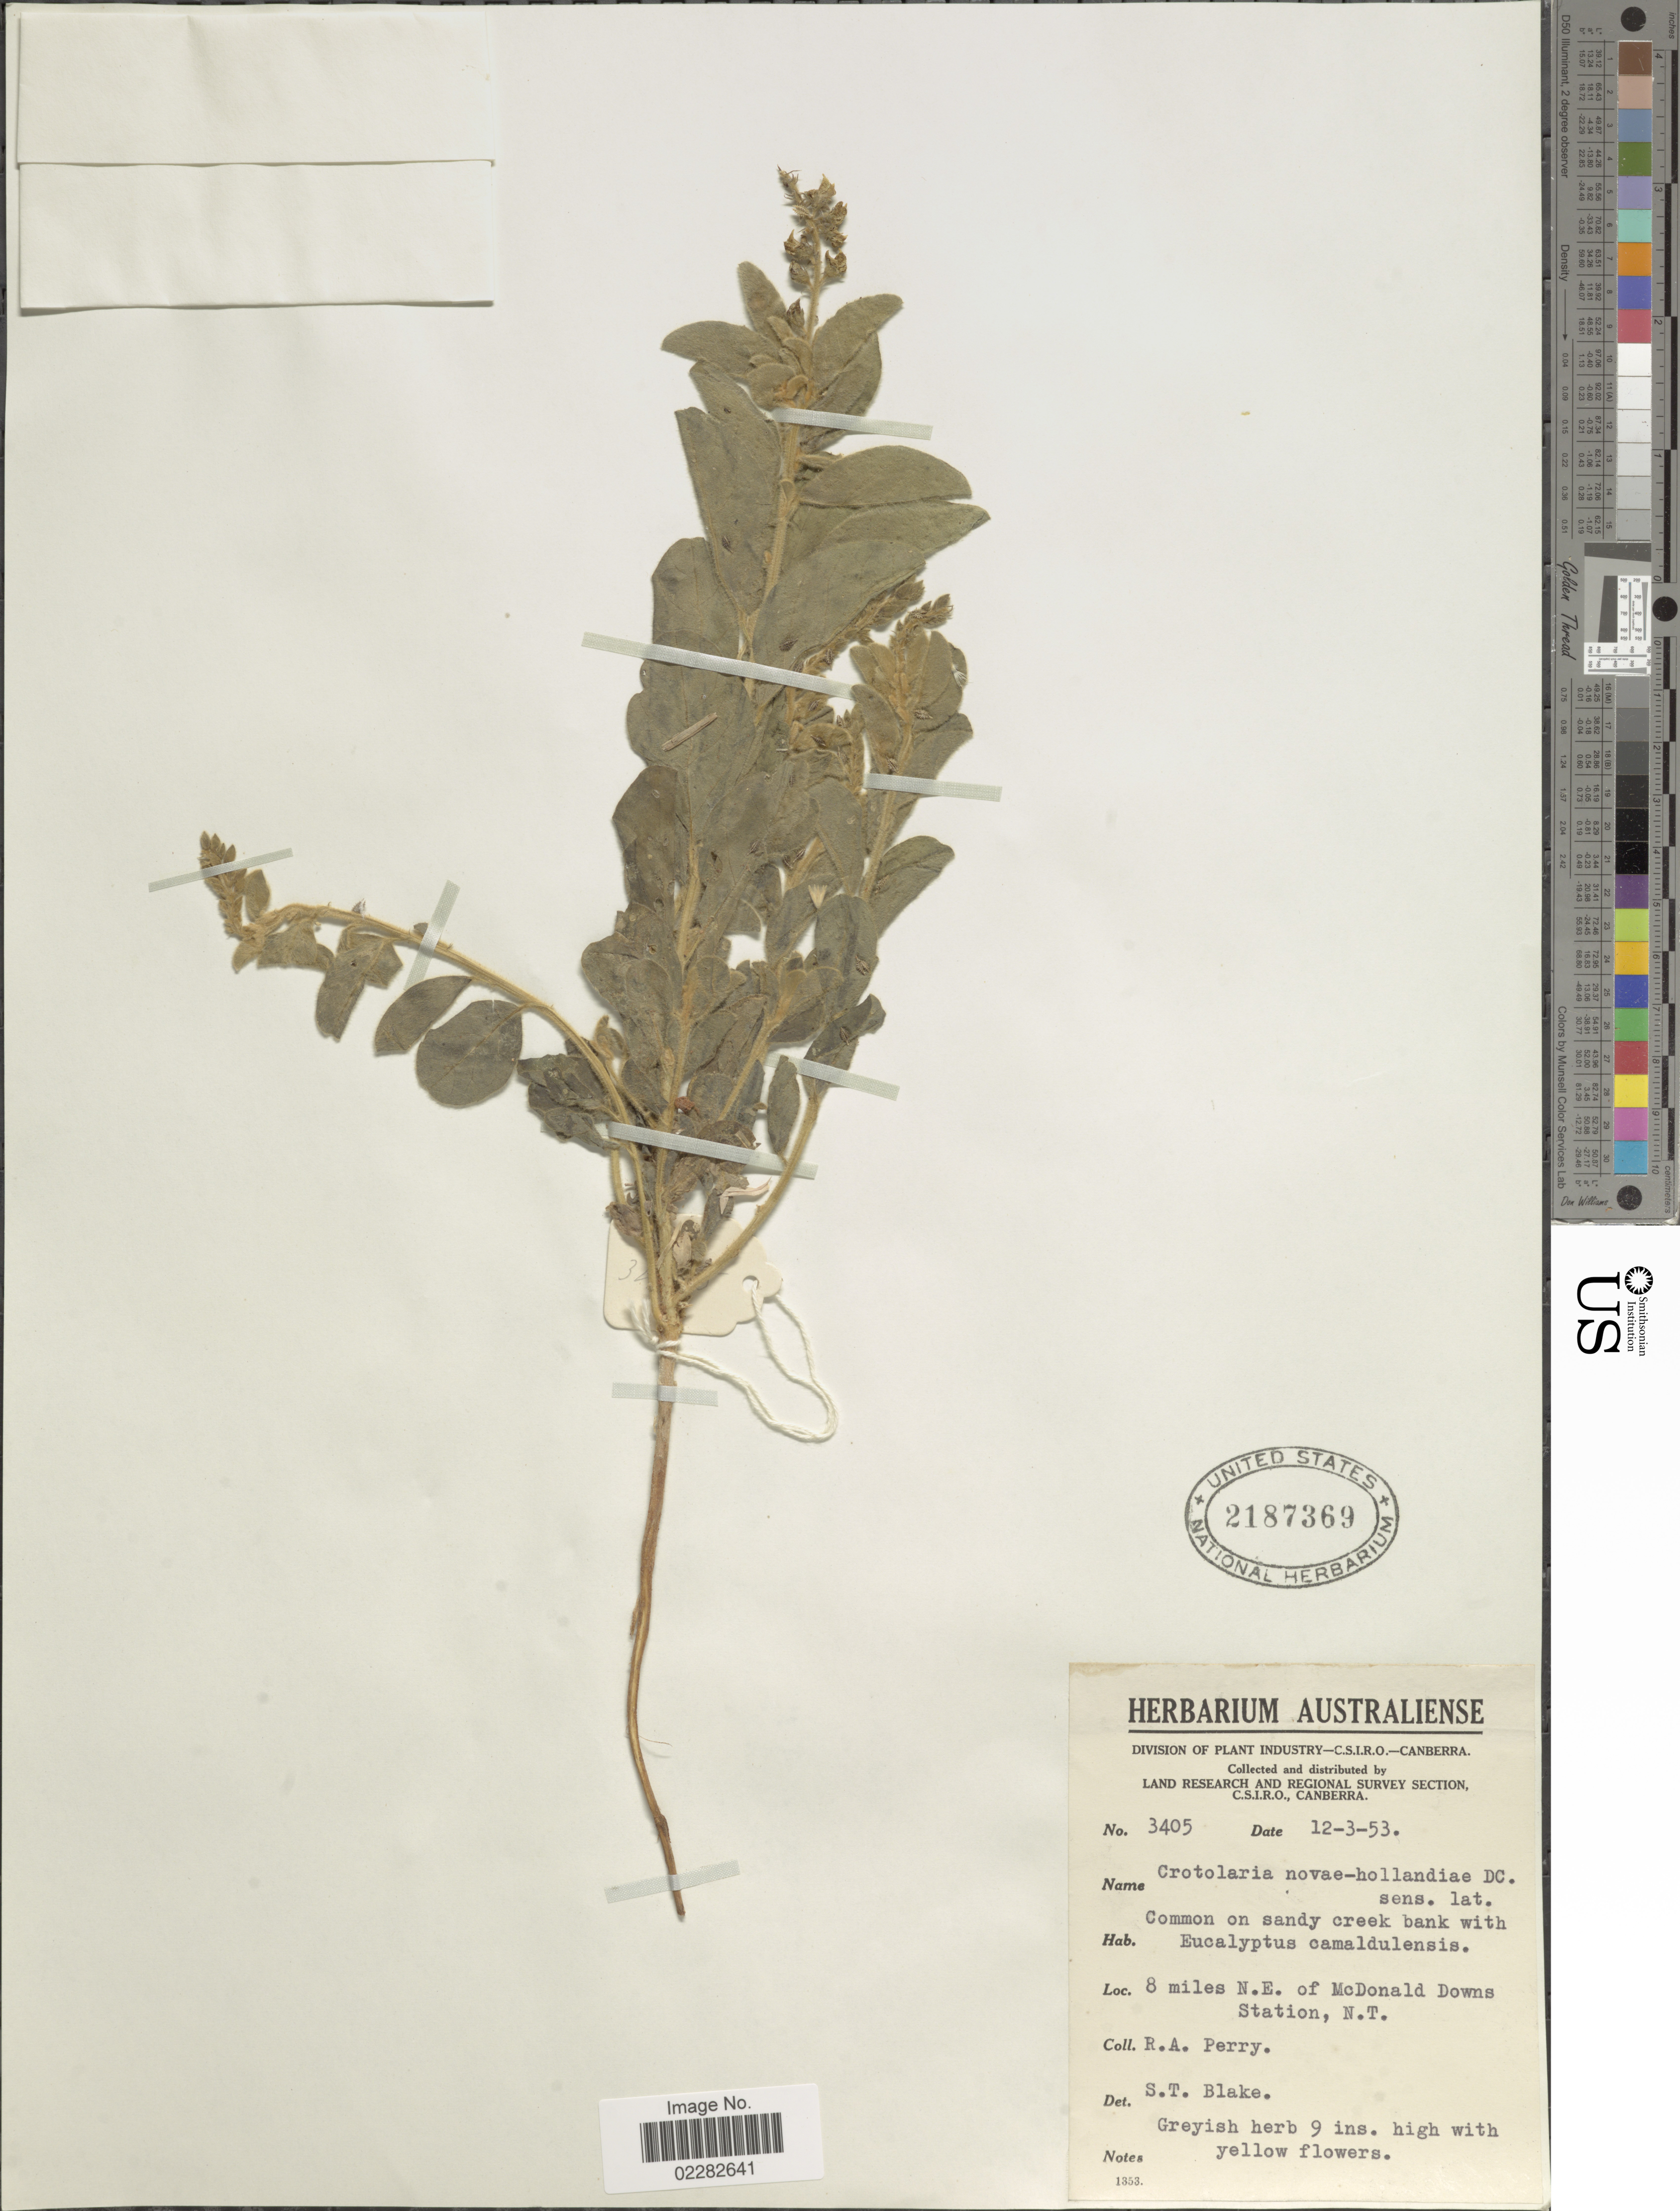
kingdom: Plantae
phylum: Tracheophyta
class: Magnoliopsida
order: Fabales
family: Fabaceae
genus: Crotalaria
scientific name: Crotalaria novae-hollandiae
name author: DC.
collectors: Perry, R. A.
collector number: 3405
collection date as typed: Transcribed d/m/y: 12/3/53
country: Australia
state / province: Northern Territory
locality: Common on sandy creek bank, 8 miles N.E. of McDonald Downs Station.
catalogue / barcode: US 287369